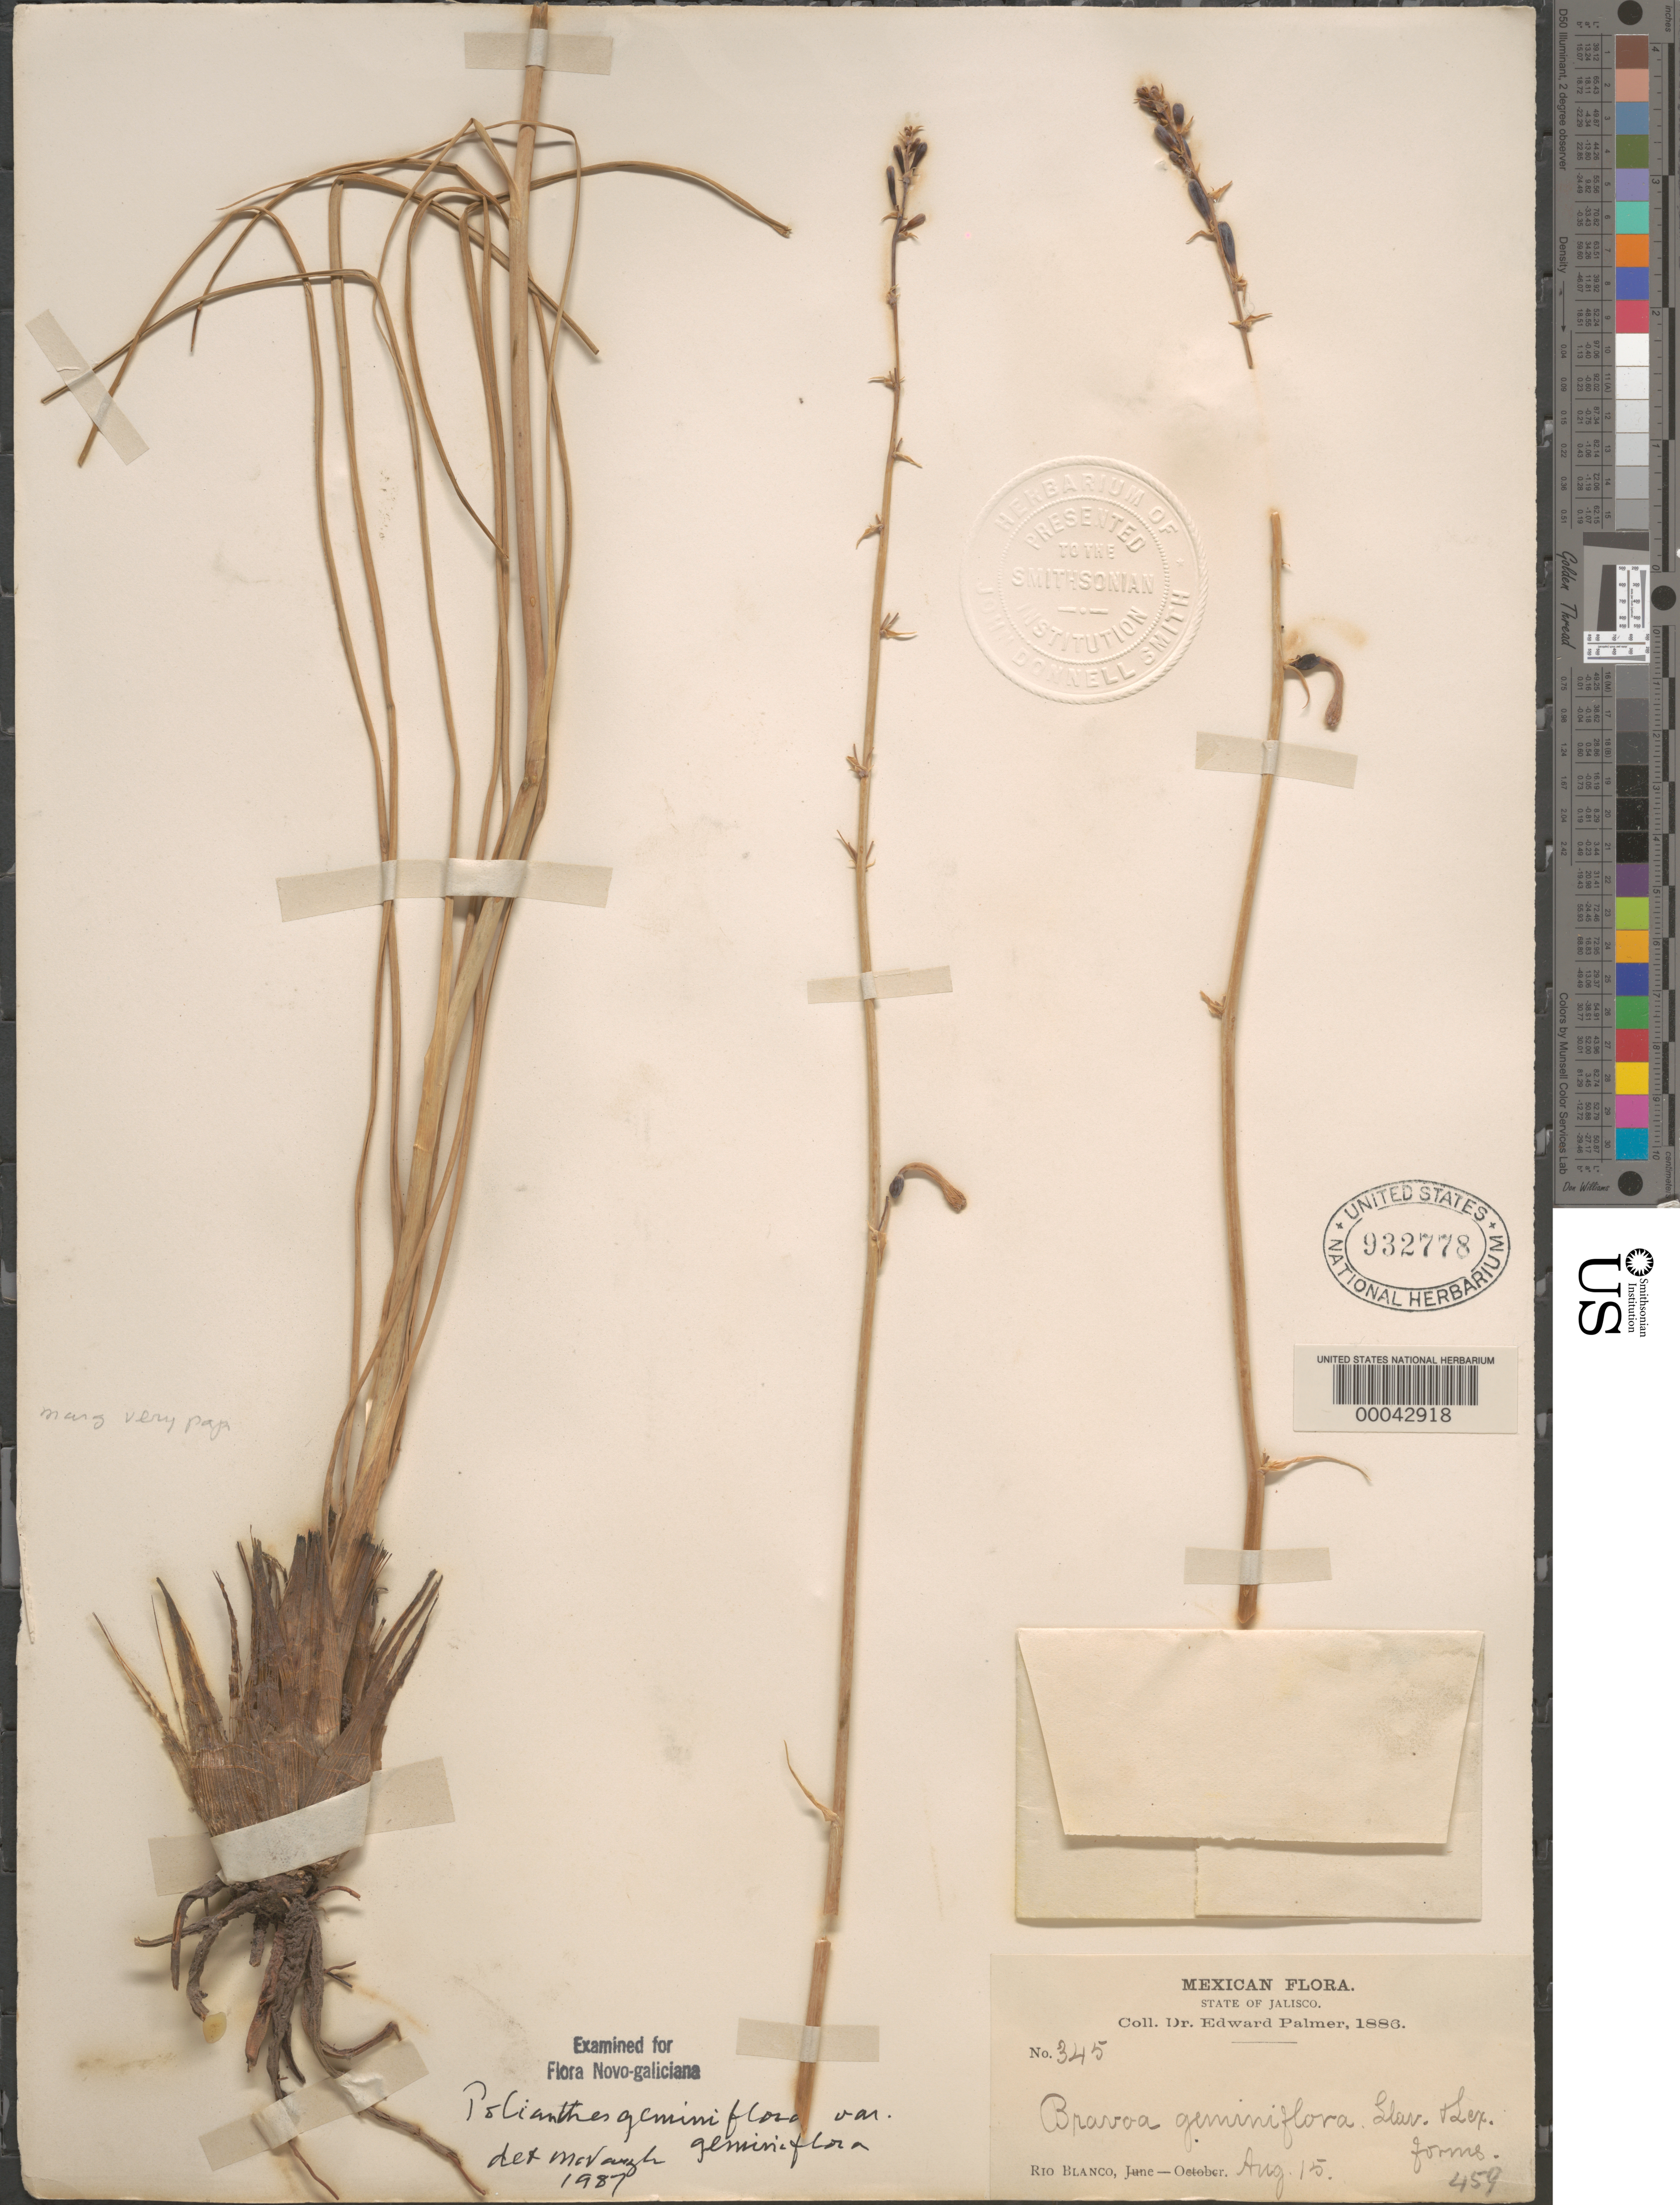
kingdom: Plantae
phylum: Tracheophyta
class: Liliopsida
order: Asparagales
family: Asparagaceae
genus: Polianthes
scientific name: Polianthes geminiflora var. geminiflora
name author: (Lex.) Rose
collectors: E. Palmer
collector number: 345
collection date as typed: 15 Aug 1886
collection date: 1886-08-15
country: Mexico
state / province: Jalisco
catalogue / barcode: US 932778